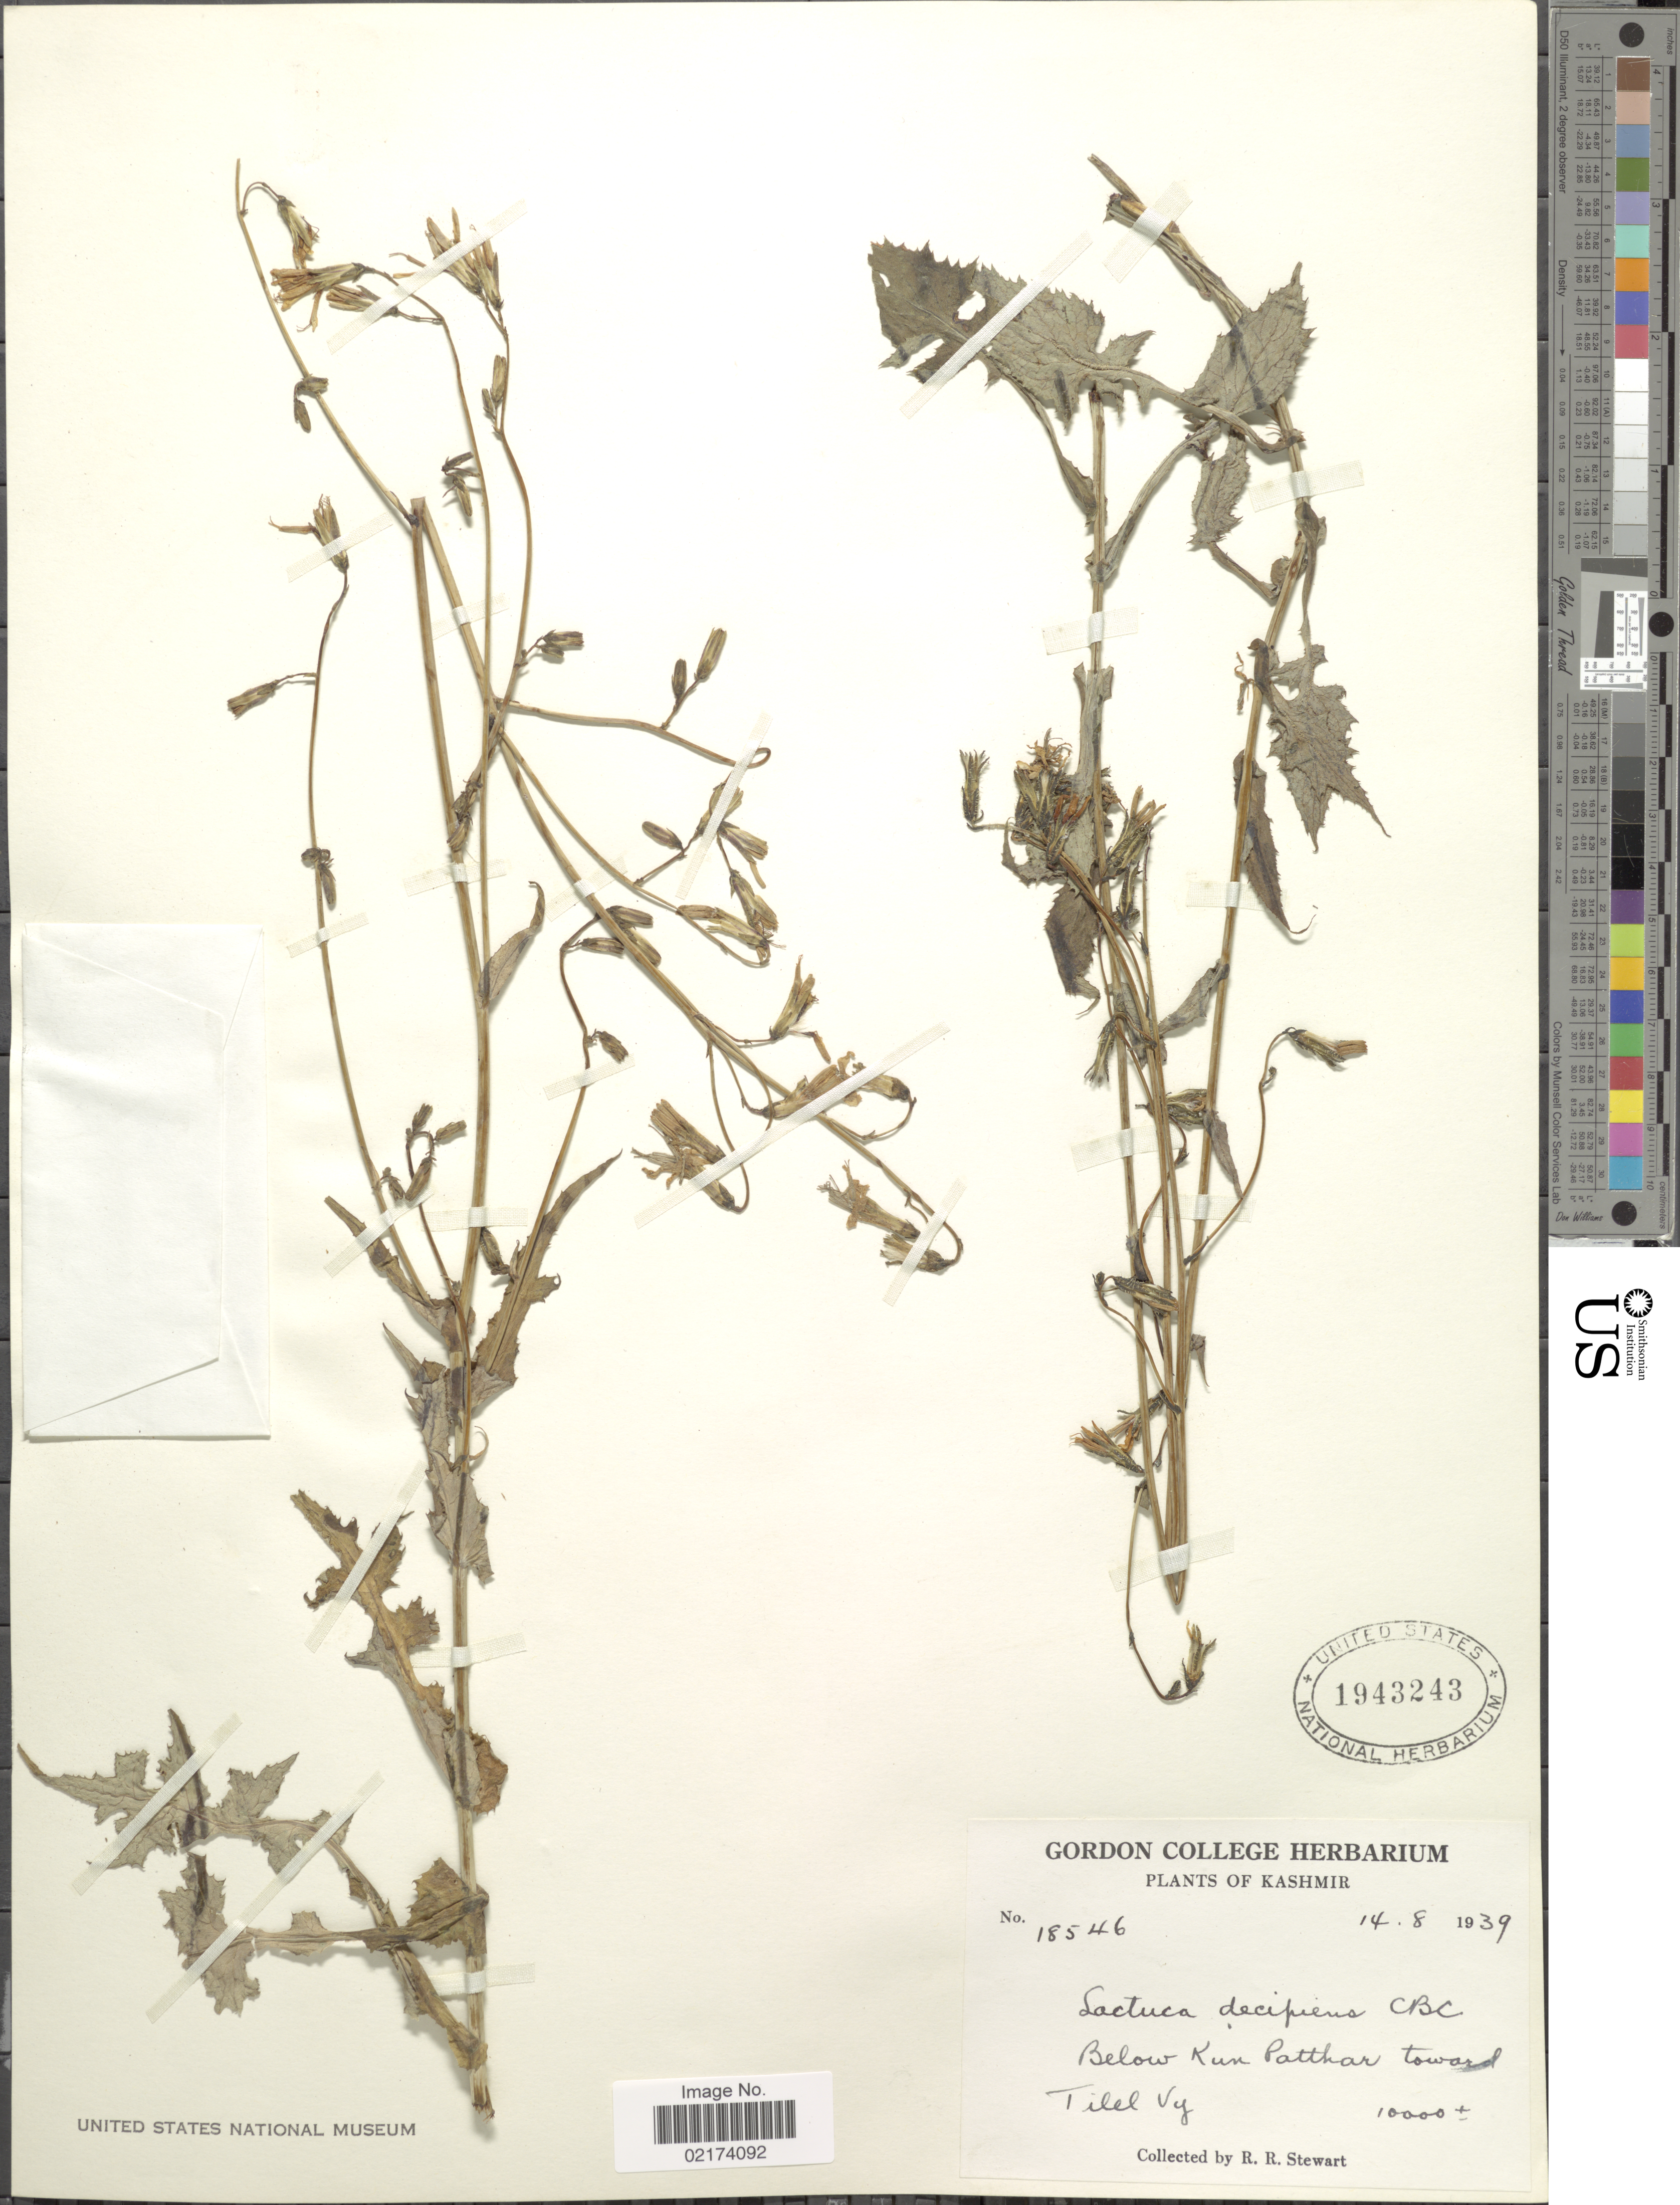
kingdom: Plantae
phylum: Tracheophyta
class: Magnoliopsida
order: Asterales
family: Asteraceae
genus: Lactuca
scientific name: Lactuca decipiens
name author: C.B. Clarke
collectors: R. R. Stewart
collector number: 18546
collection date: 1939-08-14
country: India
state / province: Jammu and Kashmir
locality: Kashmir, below Kun Patthar toward Tilel Vy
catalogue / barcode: US 1943243